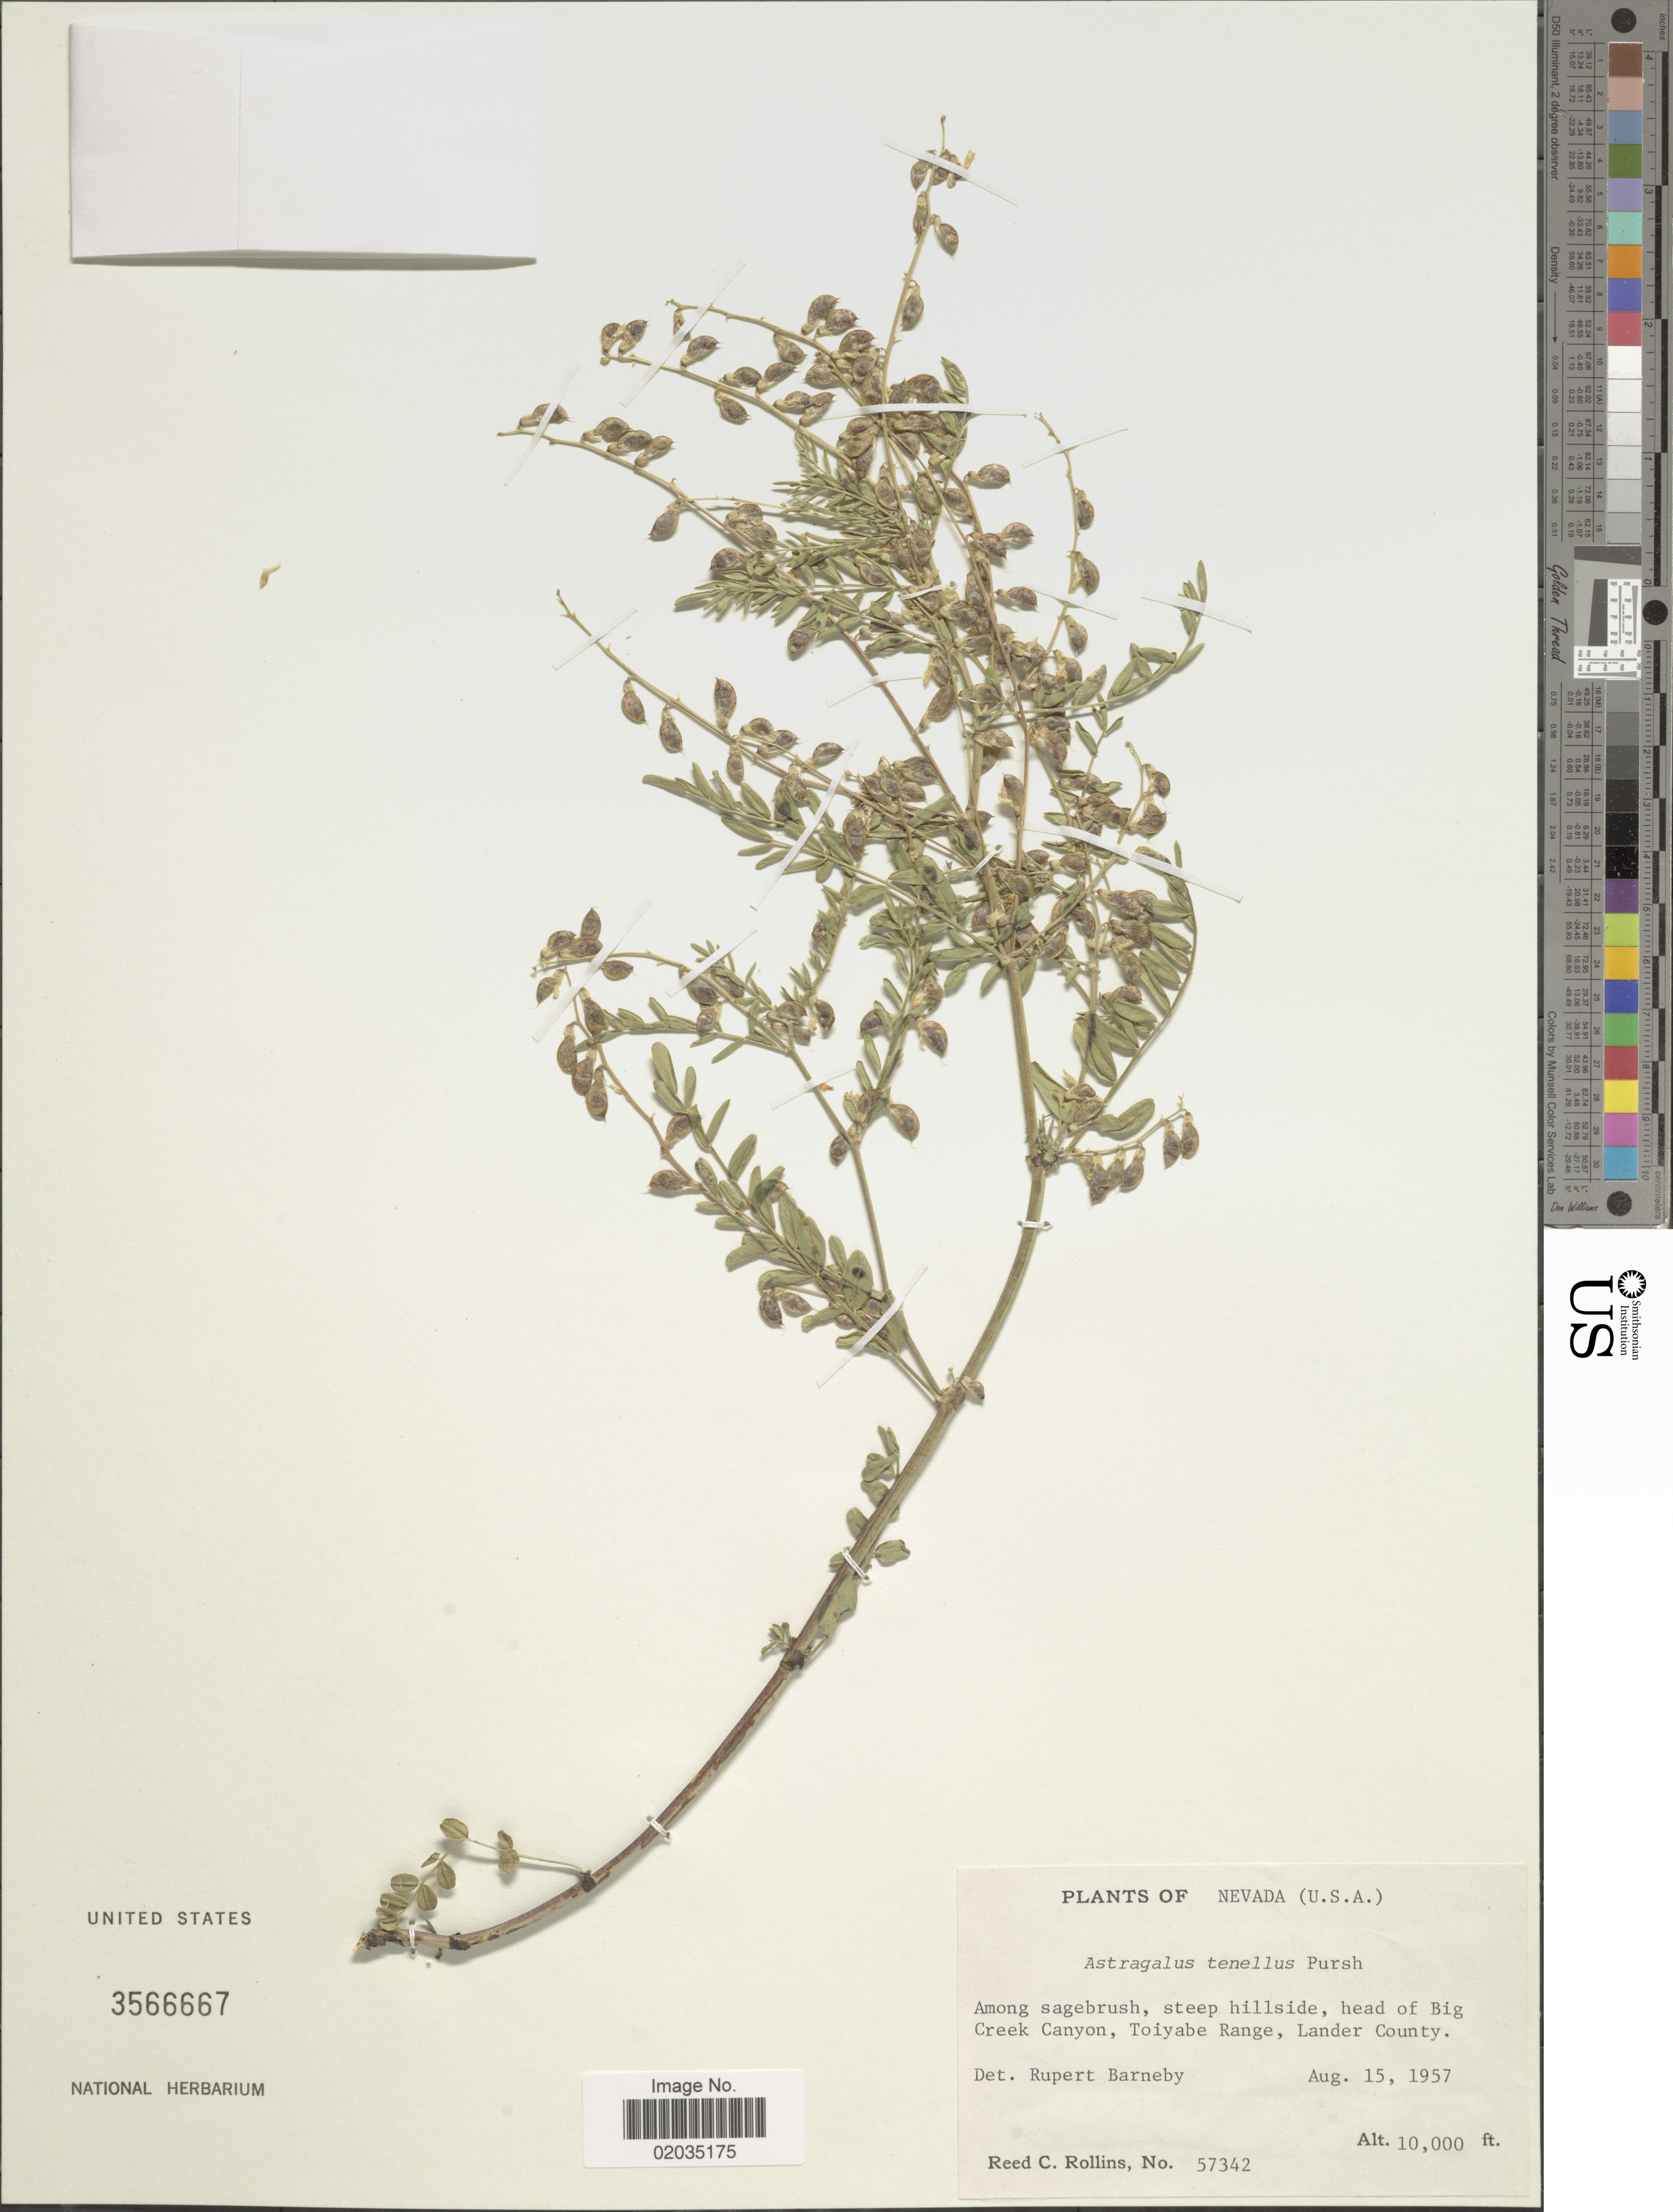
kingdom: Plantae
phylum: Tracheophyta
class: Magnoliopsida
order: Fabales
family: Fabaceae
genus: Astragalus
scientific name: Astragalus tenellus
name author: Pursh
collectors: R. C. Rollins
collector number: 57342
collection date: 1957-08-15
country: United States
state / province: Nevada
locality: Among sagebrush, steep hillside, head of Big Creek Canyon, Toiyabe Range, Lander County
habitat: among sagebrush, steep hillside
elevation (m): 3048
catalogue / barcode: US 3566667